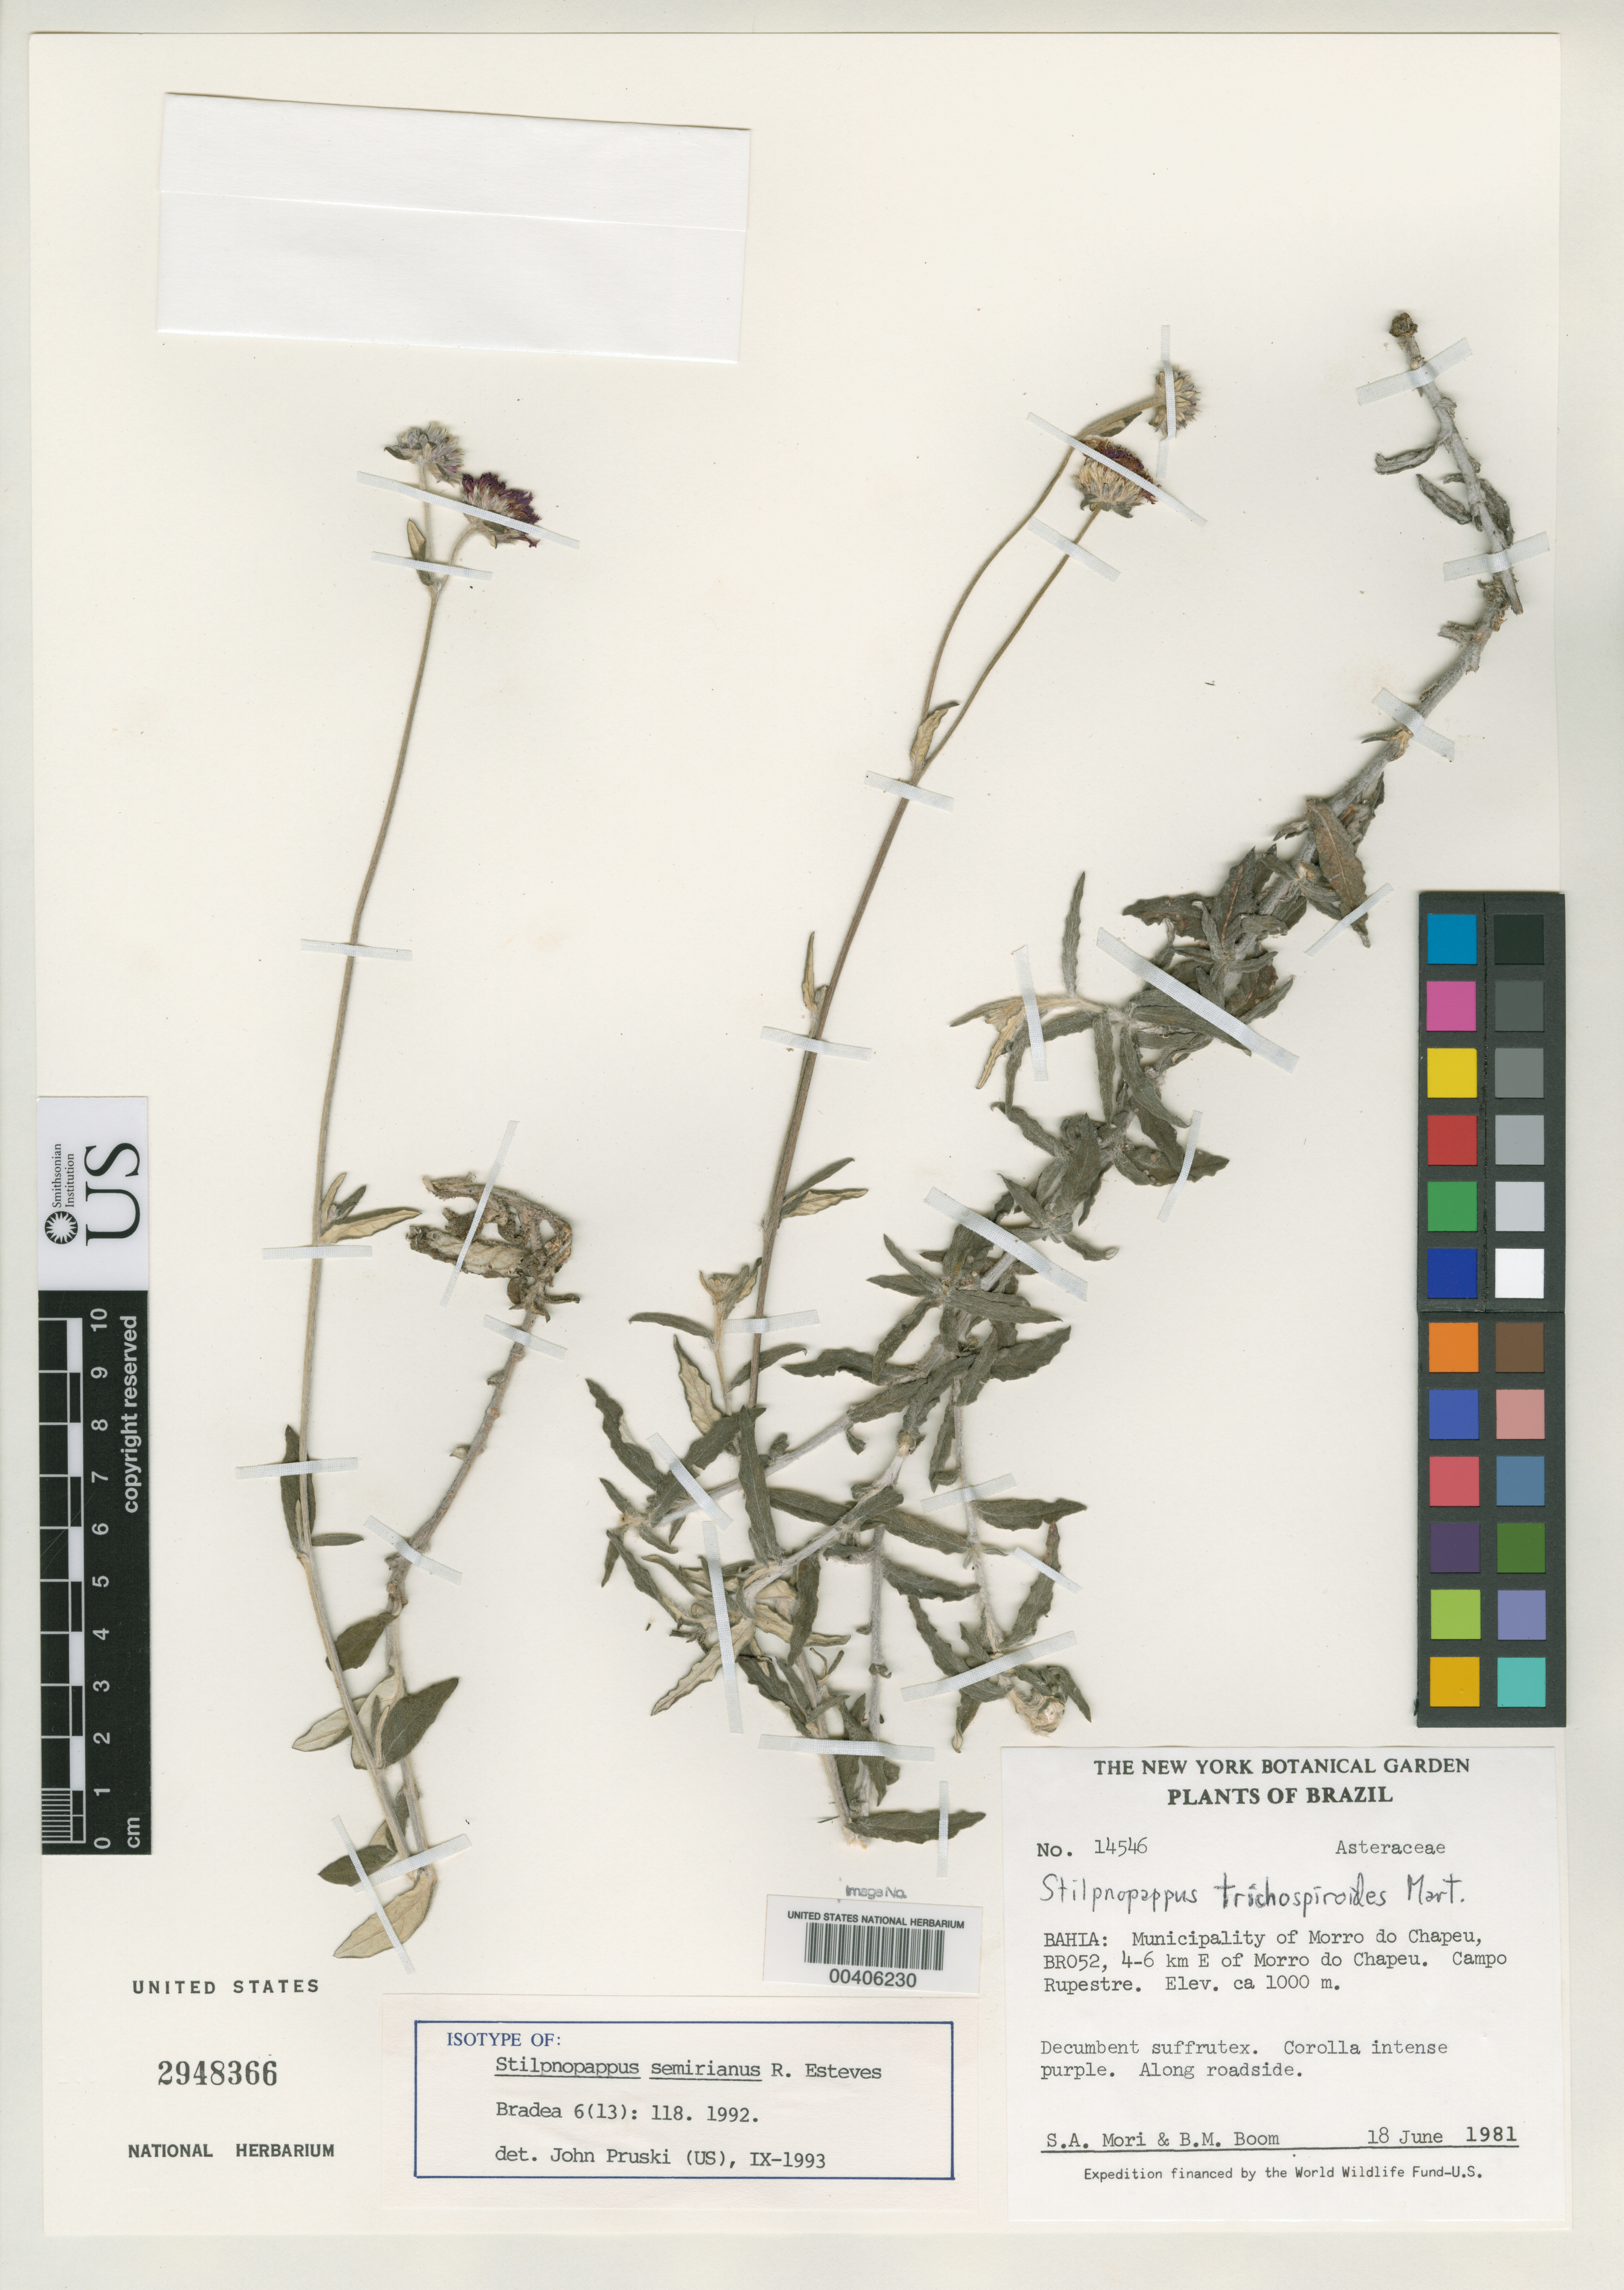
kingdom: Plantae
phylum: Tracheophyta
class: Magnoliopsida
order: Asterales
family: Asteraceae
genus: Stilpnopappus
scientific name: Stilpnopappus semirianus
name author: R. Esteves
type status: Isotype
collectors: S. Mori & B. M. Boom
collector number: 14546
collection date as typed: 18 Jun 1981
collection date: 1981-06-18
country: Brazil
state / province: Bahia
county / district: Morro do Chapéu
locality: Bro 52, 4-6 km E of Morro do Chapeu, Camp Rupestre.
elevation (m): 1000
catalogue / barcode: US 2948366